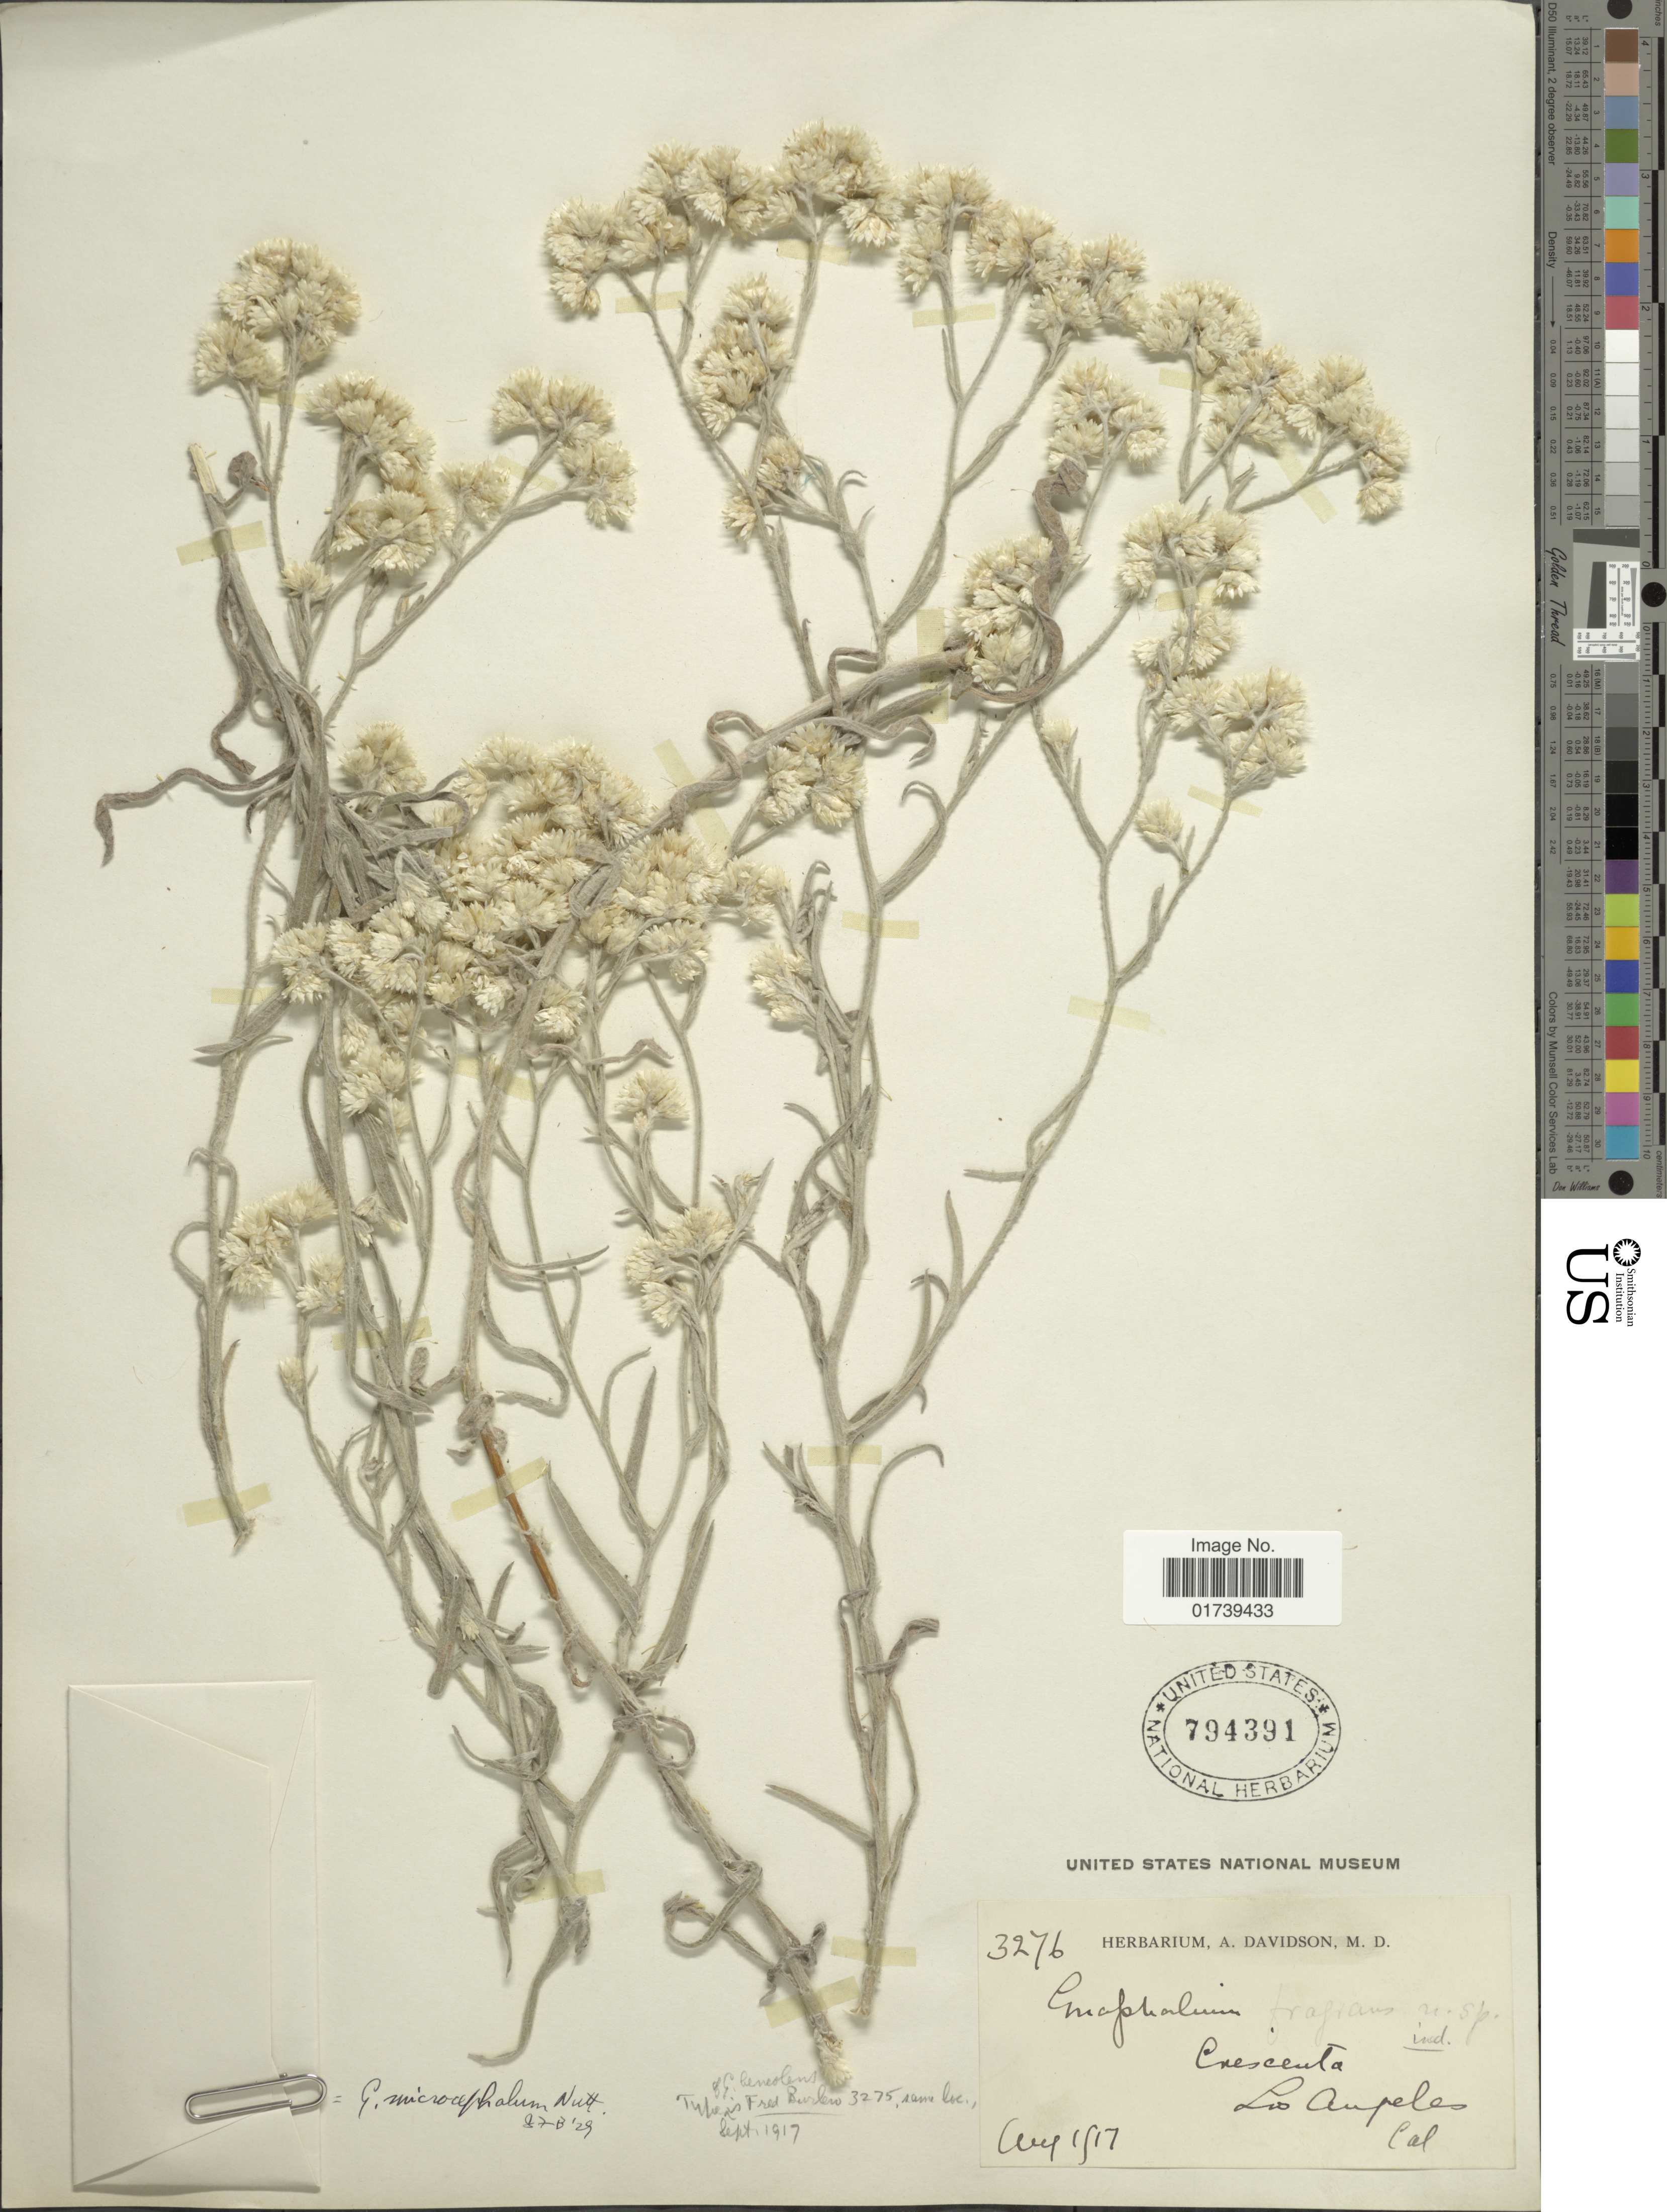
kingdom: Plantae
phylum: Tracheophyta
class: Magnoliopsida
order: Asterales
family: Asteraceae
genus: Pseudognaphalium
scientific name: Pseudognaphalium microcephalum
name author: (Nutt.) Anderb.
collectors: ex herb. A. Davidson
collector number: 3276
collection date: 1917-08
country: United States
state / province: California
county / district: Los Angeles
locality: Crescenta, Los Angeles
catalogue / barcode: US 794391